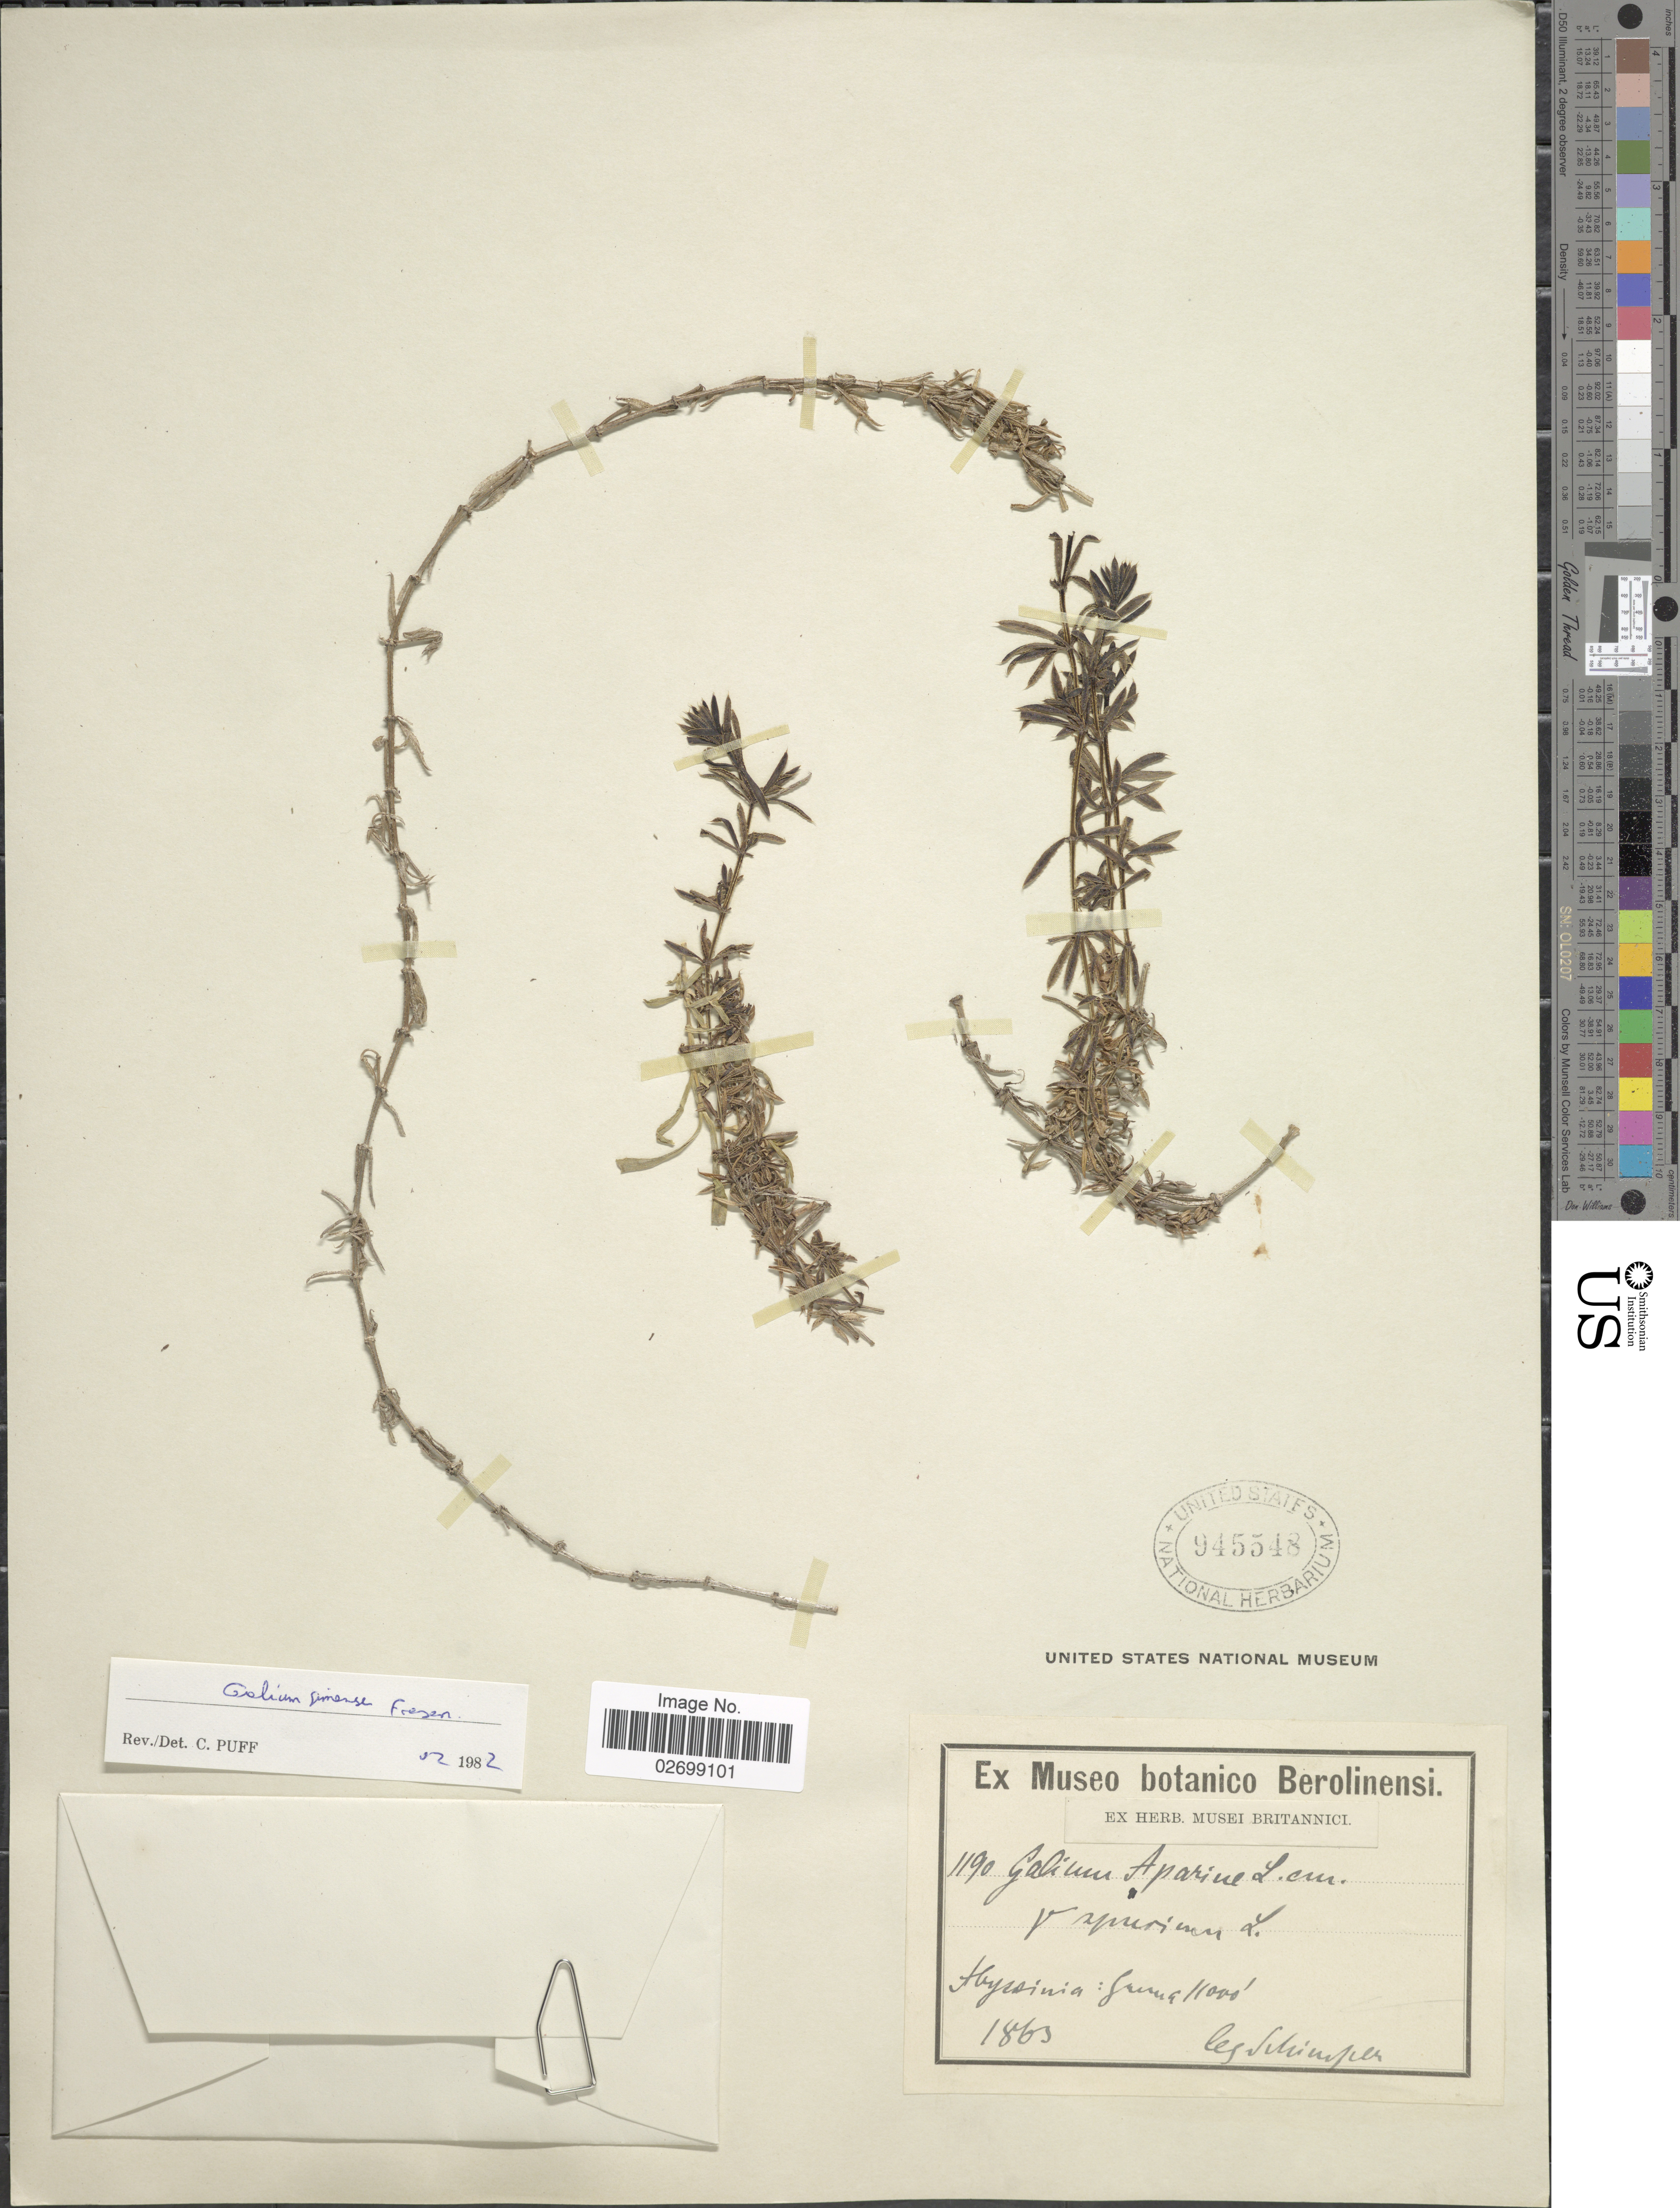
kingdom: Plantae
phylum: Tracheophyta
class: Magnoliopsida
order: Gentianales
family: Rubiaceae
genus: Galium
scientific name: Galium simense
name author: Fresen.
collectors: -. Schimper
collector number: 1190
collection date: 1863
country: Ethiopia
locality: Abyssinia: Gunna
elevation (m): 3353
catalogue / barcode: US 945548